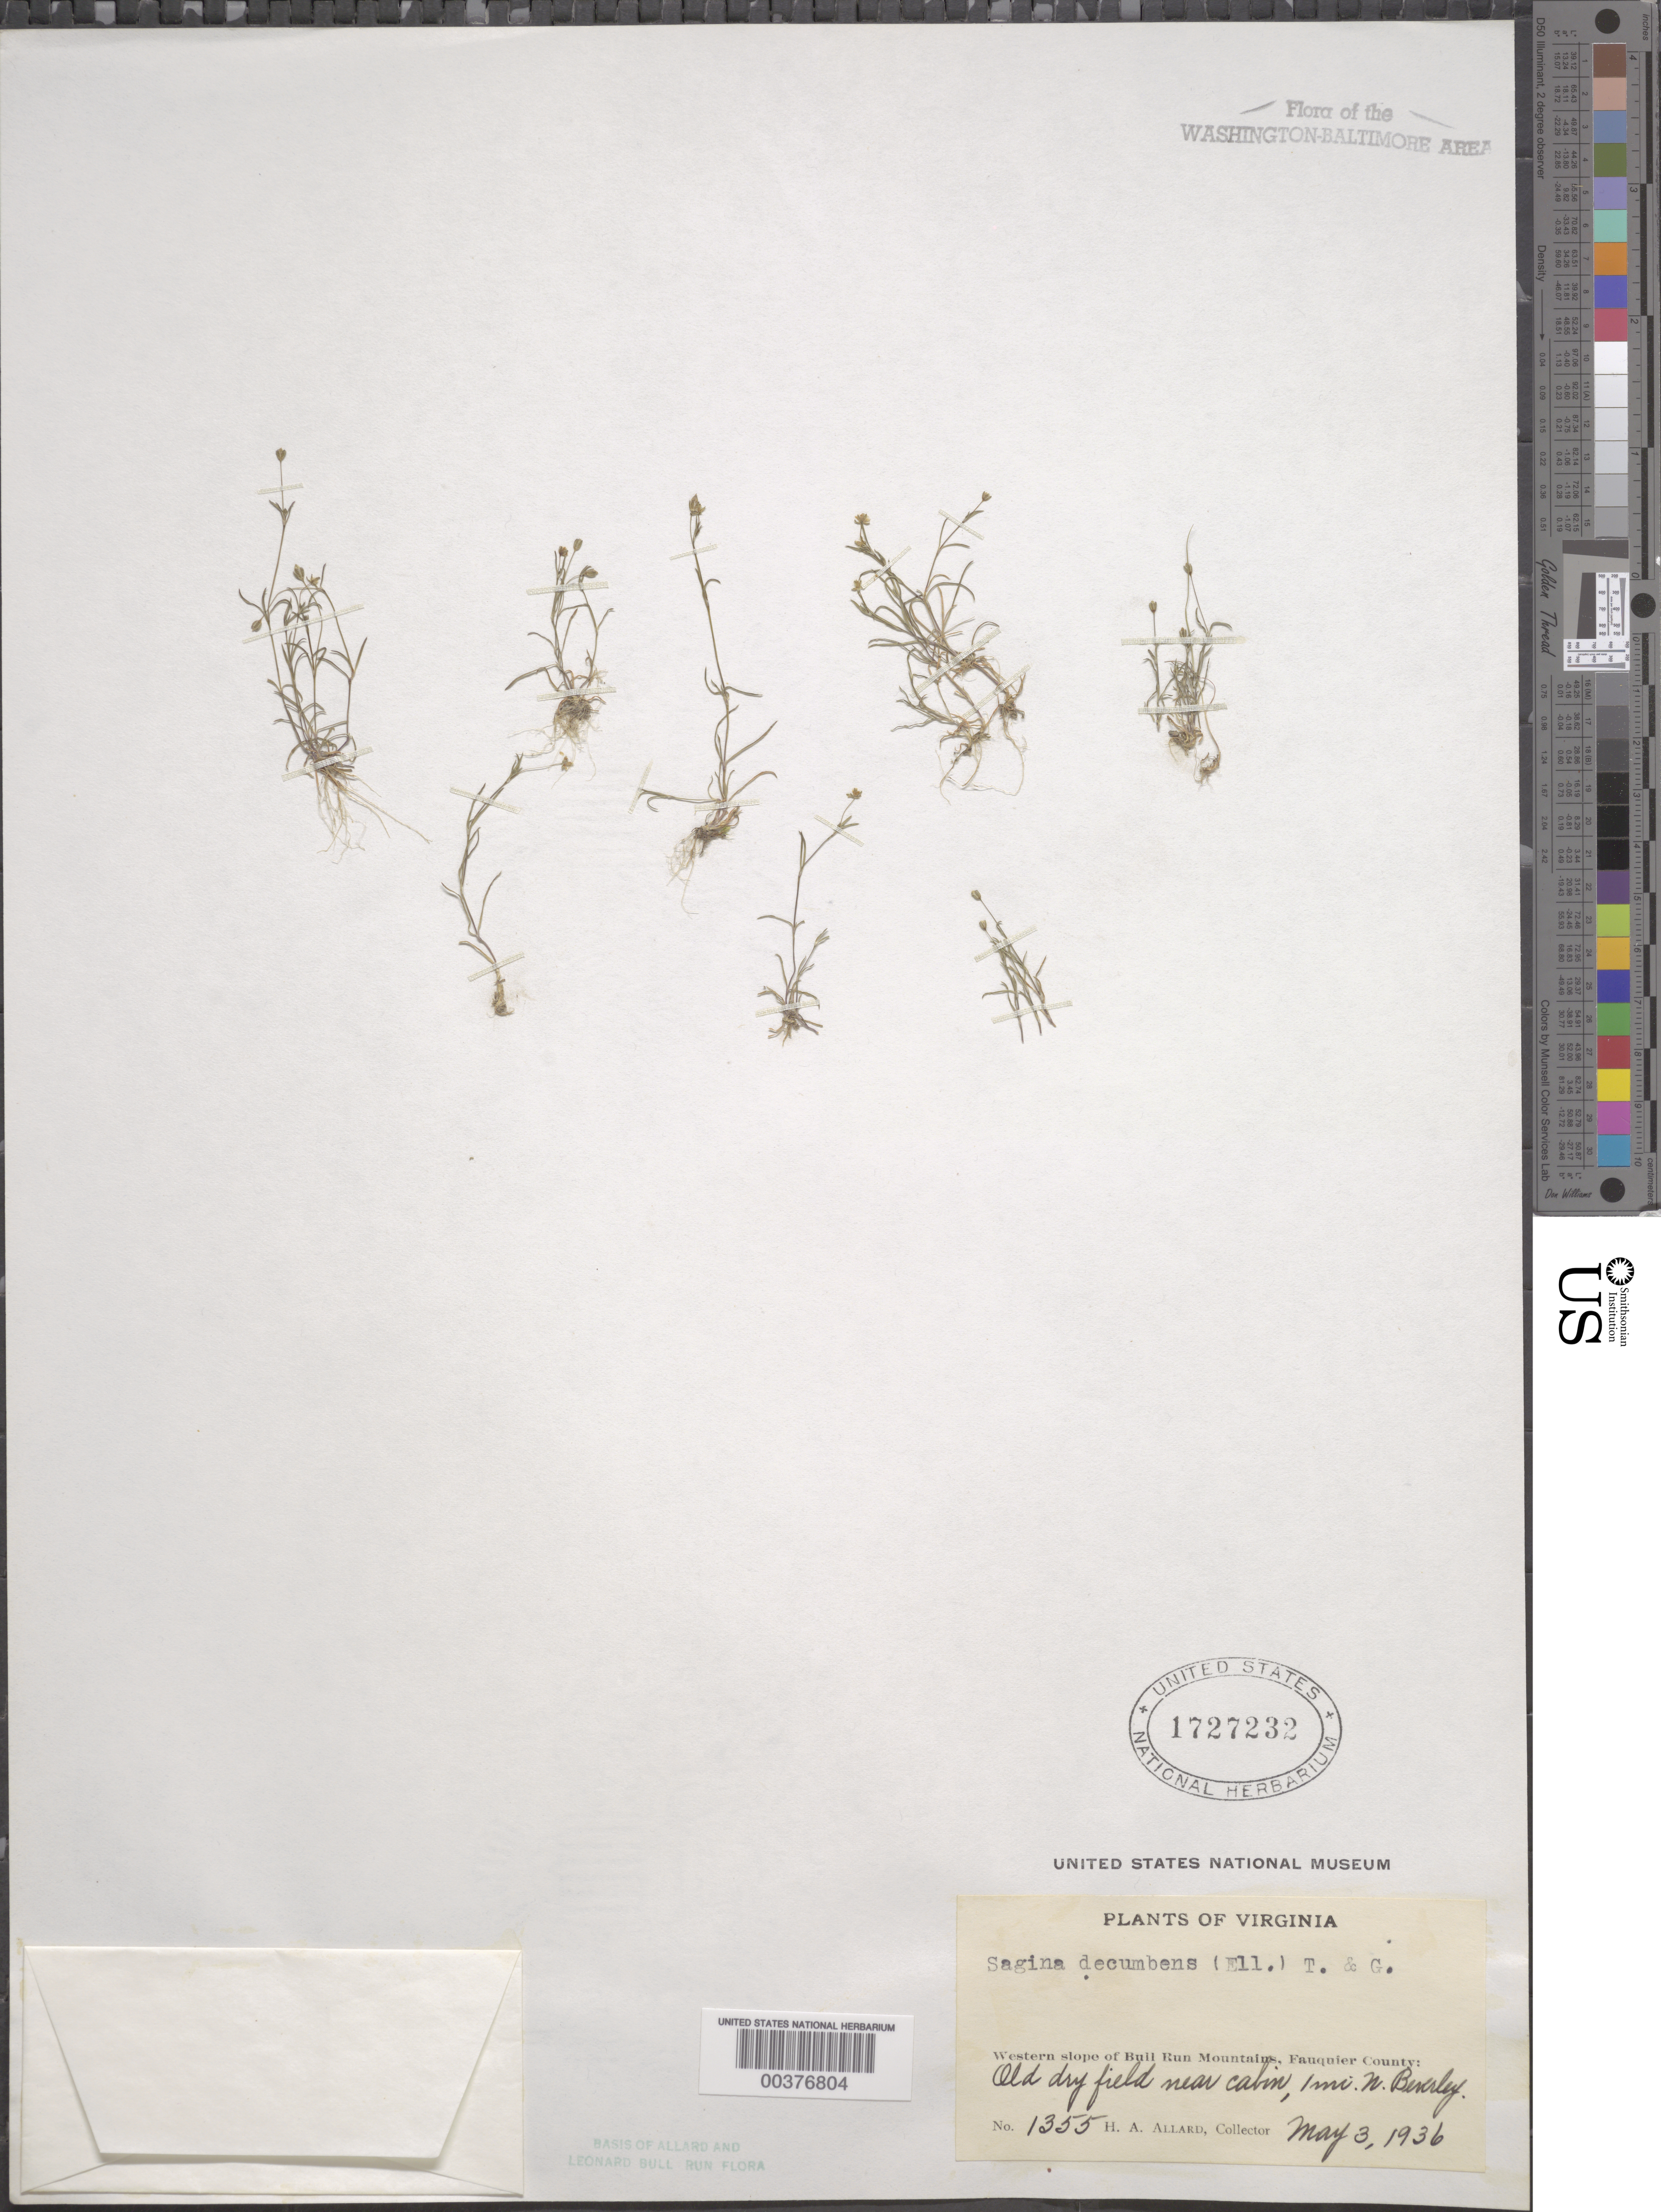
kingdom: Plantae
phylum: Tracheophyta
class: Magnoliopsida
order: Caryophyllales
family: Caryophyllaceae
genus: Sagina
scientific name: Sagina decumbens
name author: (Elliott) Torr. & A. Gray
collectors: H. A. Allard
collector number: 1355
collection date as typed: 03 May 1936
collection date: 1936-05-03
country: United States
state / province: Virginia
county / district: Fauquier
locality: Western Slope of Bull Run Mountains, 1 Mile North of Beverley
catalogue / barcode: US 1727232